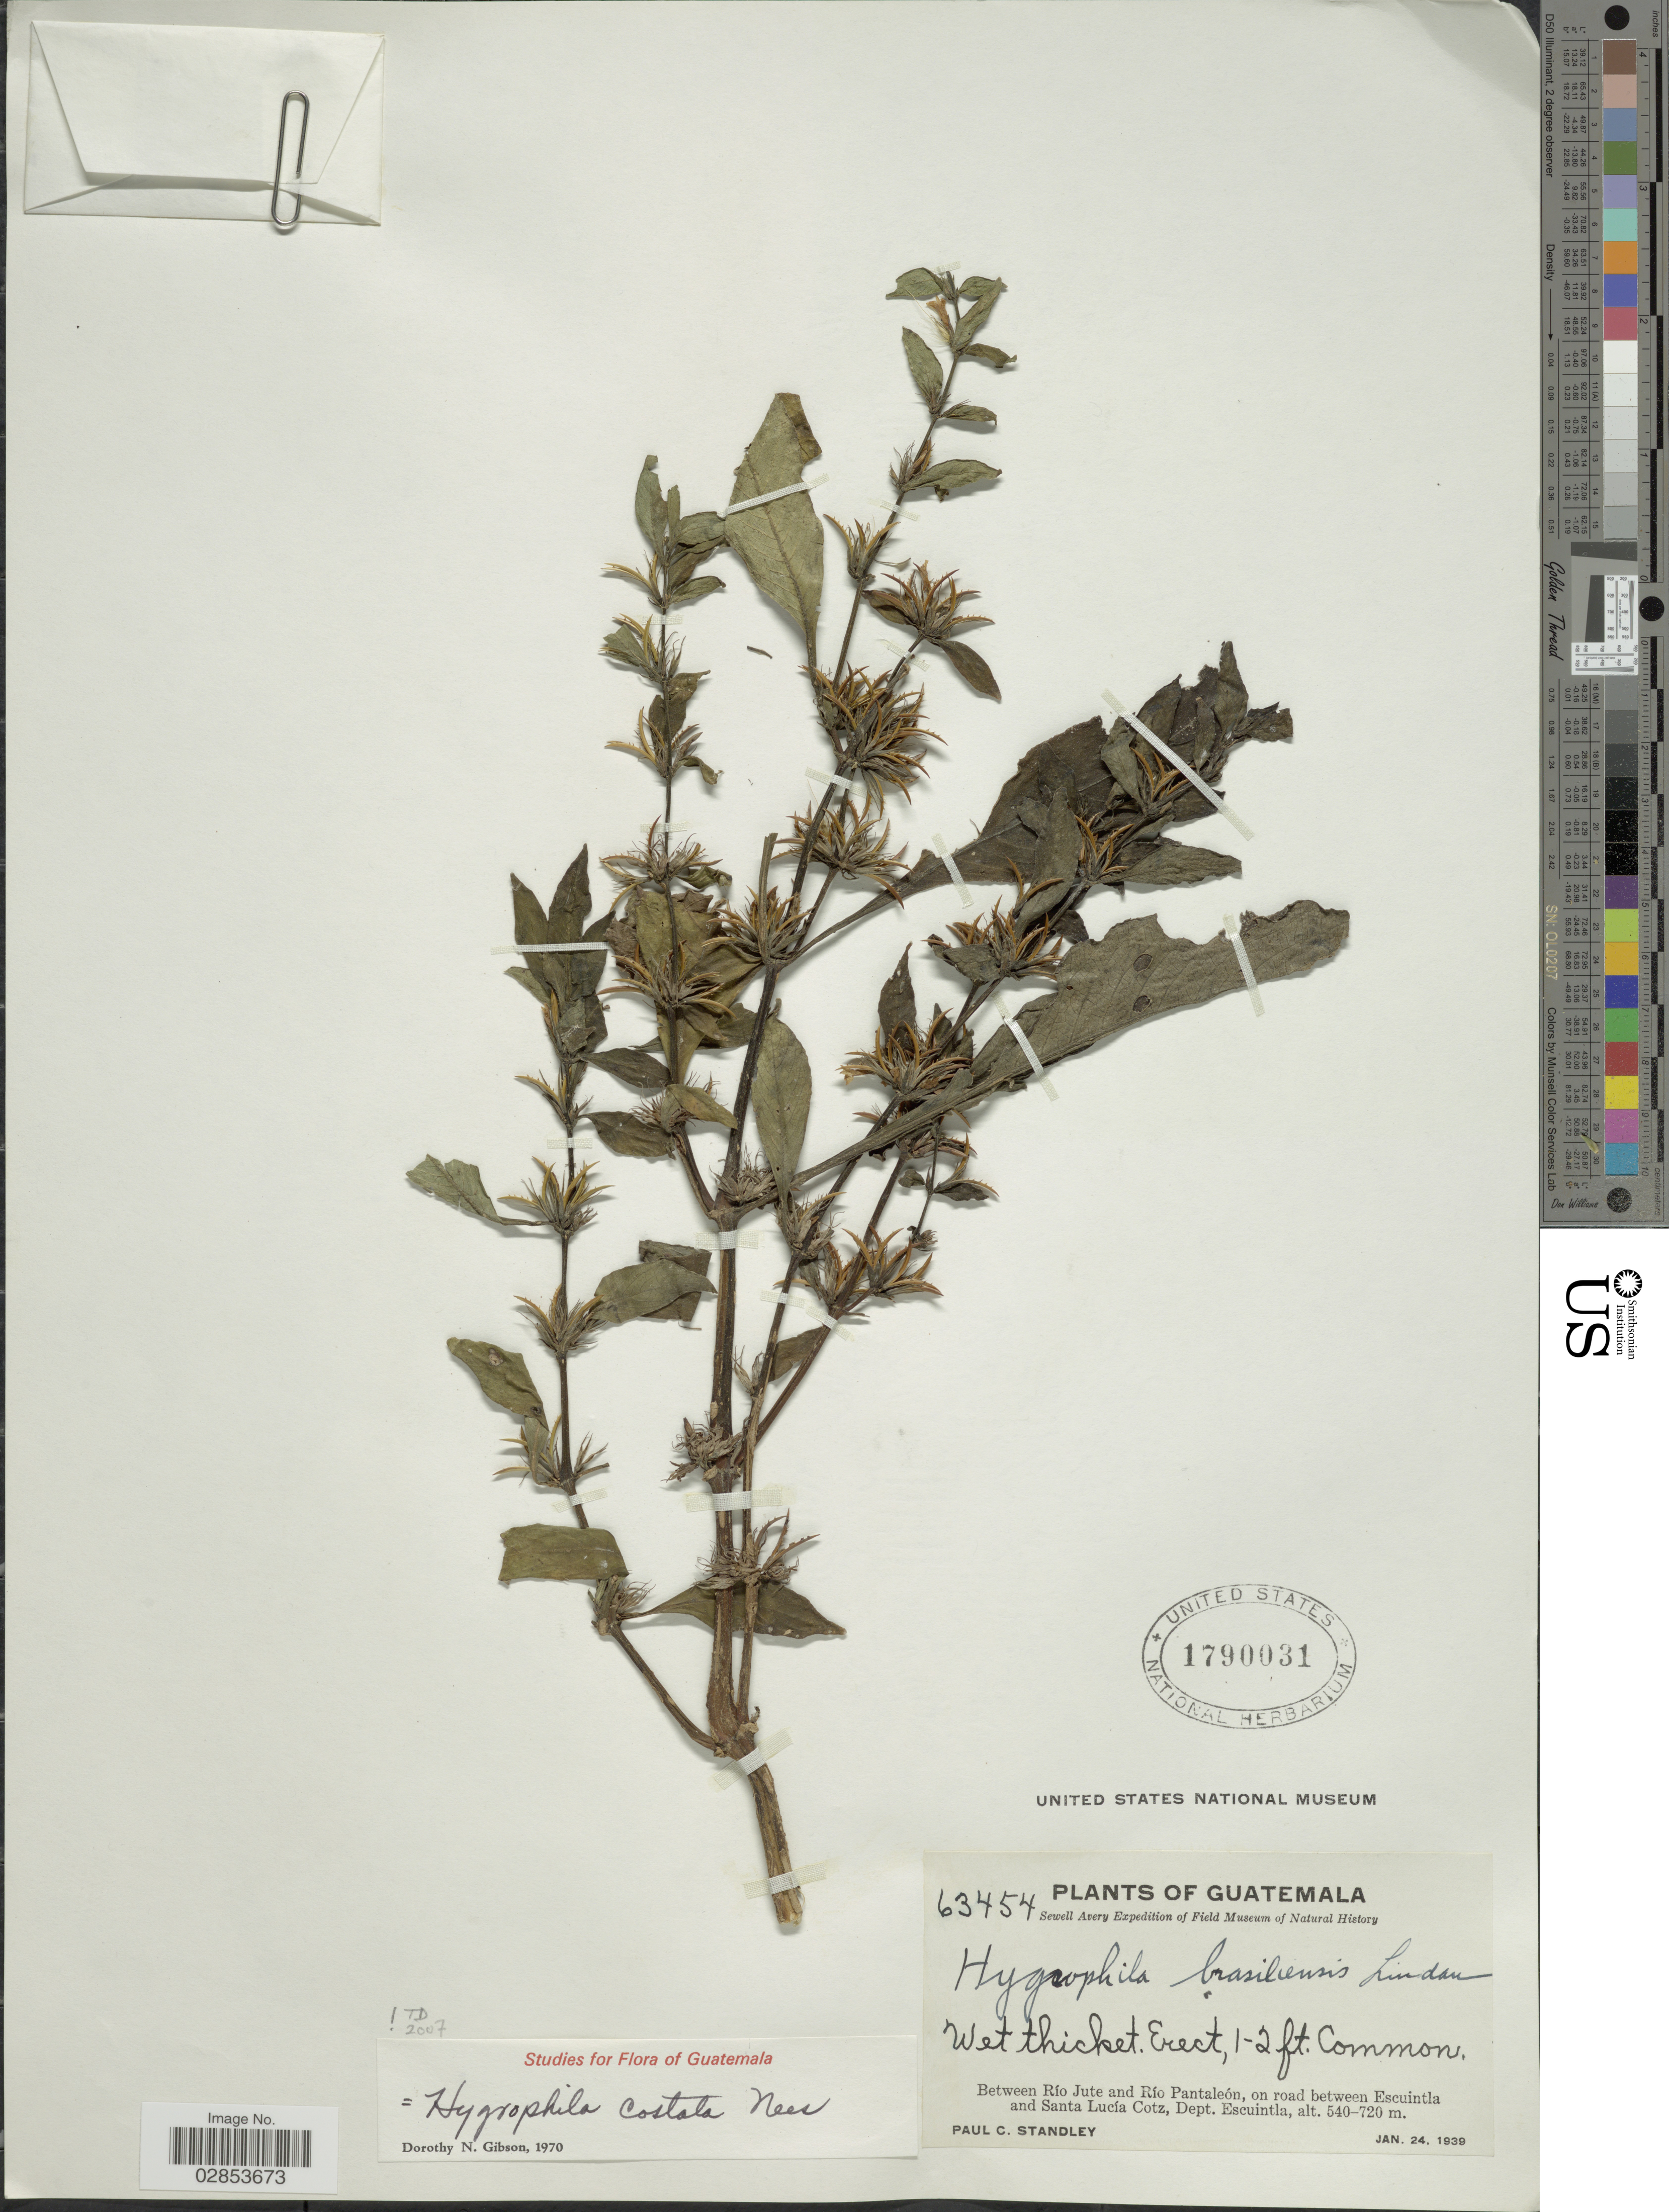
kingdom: Plantae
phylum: Tracheophyta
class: Magnoliopsida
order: Lamiales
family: Acanthaceae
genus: Hygrophila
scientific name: Hygrophila costata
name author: Nees & T. Nees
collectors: P. C. Standley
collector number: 63454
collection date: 1939-01-24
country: Guatemala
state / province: Escuintla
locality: Between Río Jute and Río Pantaleón, on road between Escuintla and Santa Lucía Cotz, Dept. Escuintla.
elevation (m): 540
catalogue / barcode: US 1790031